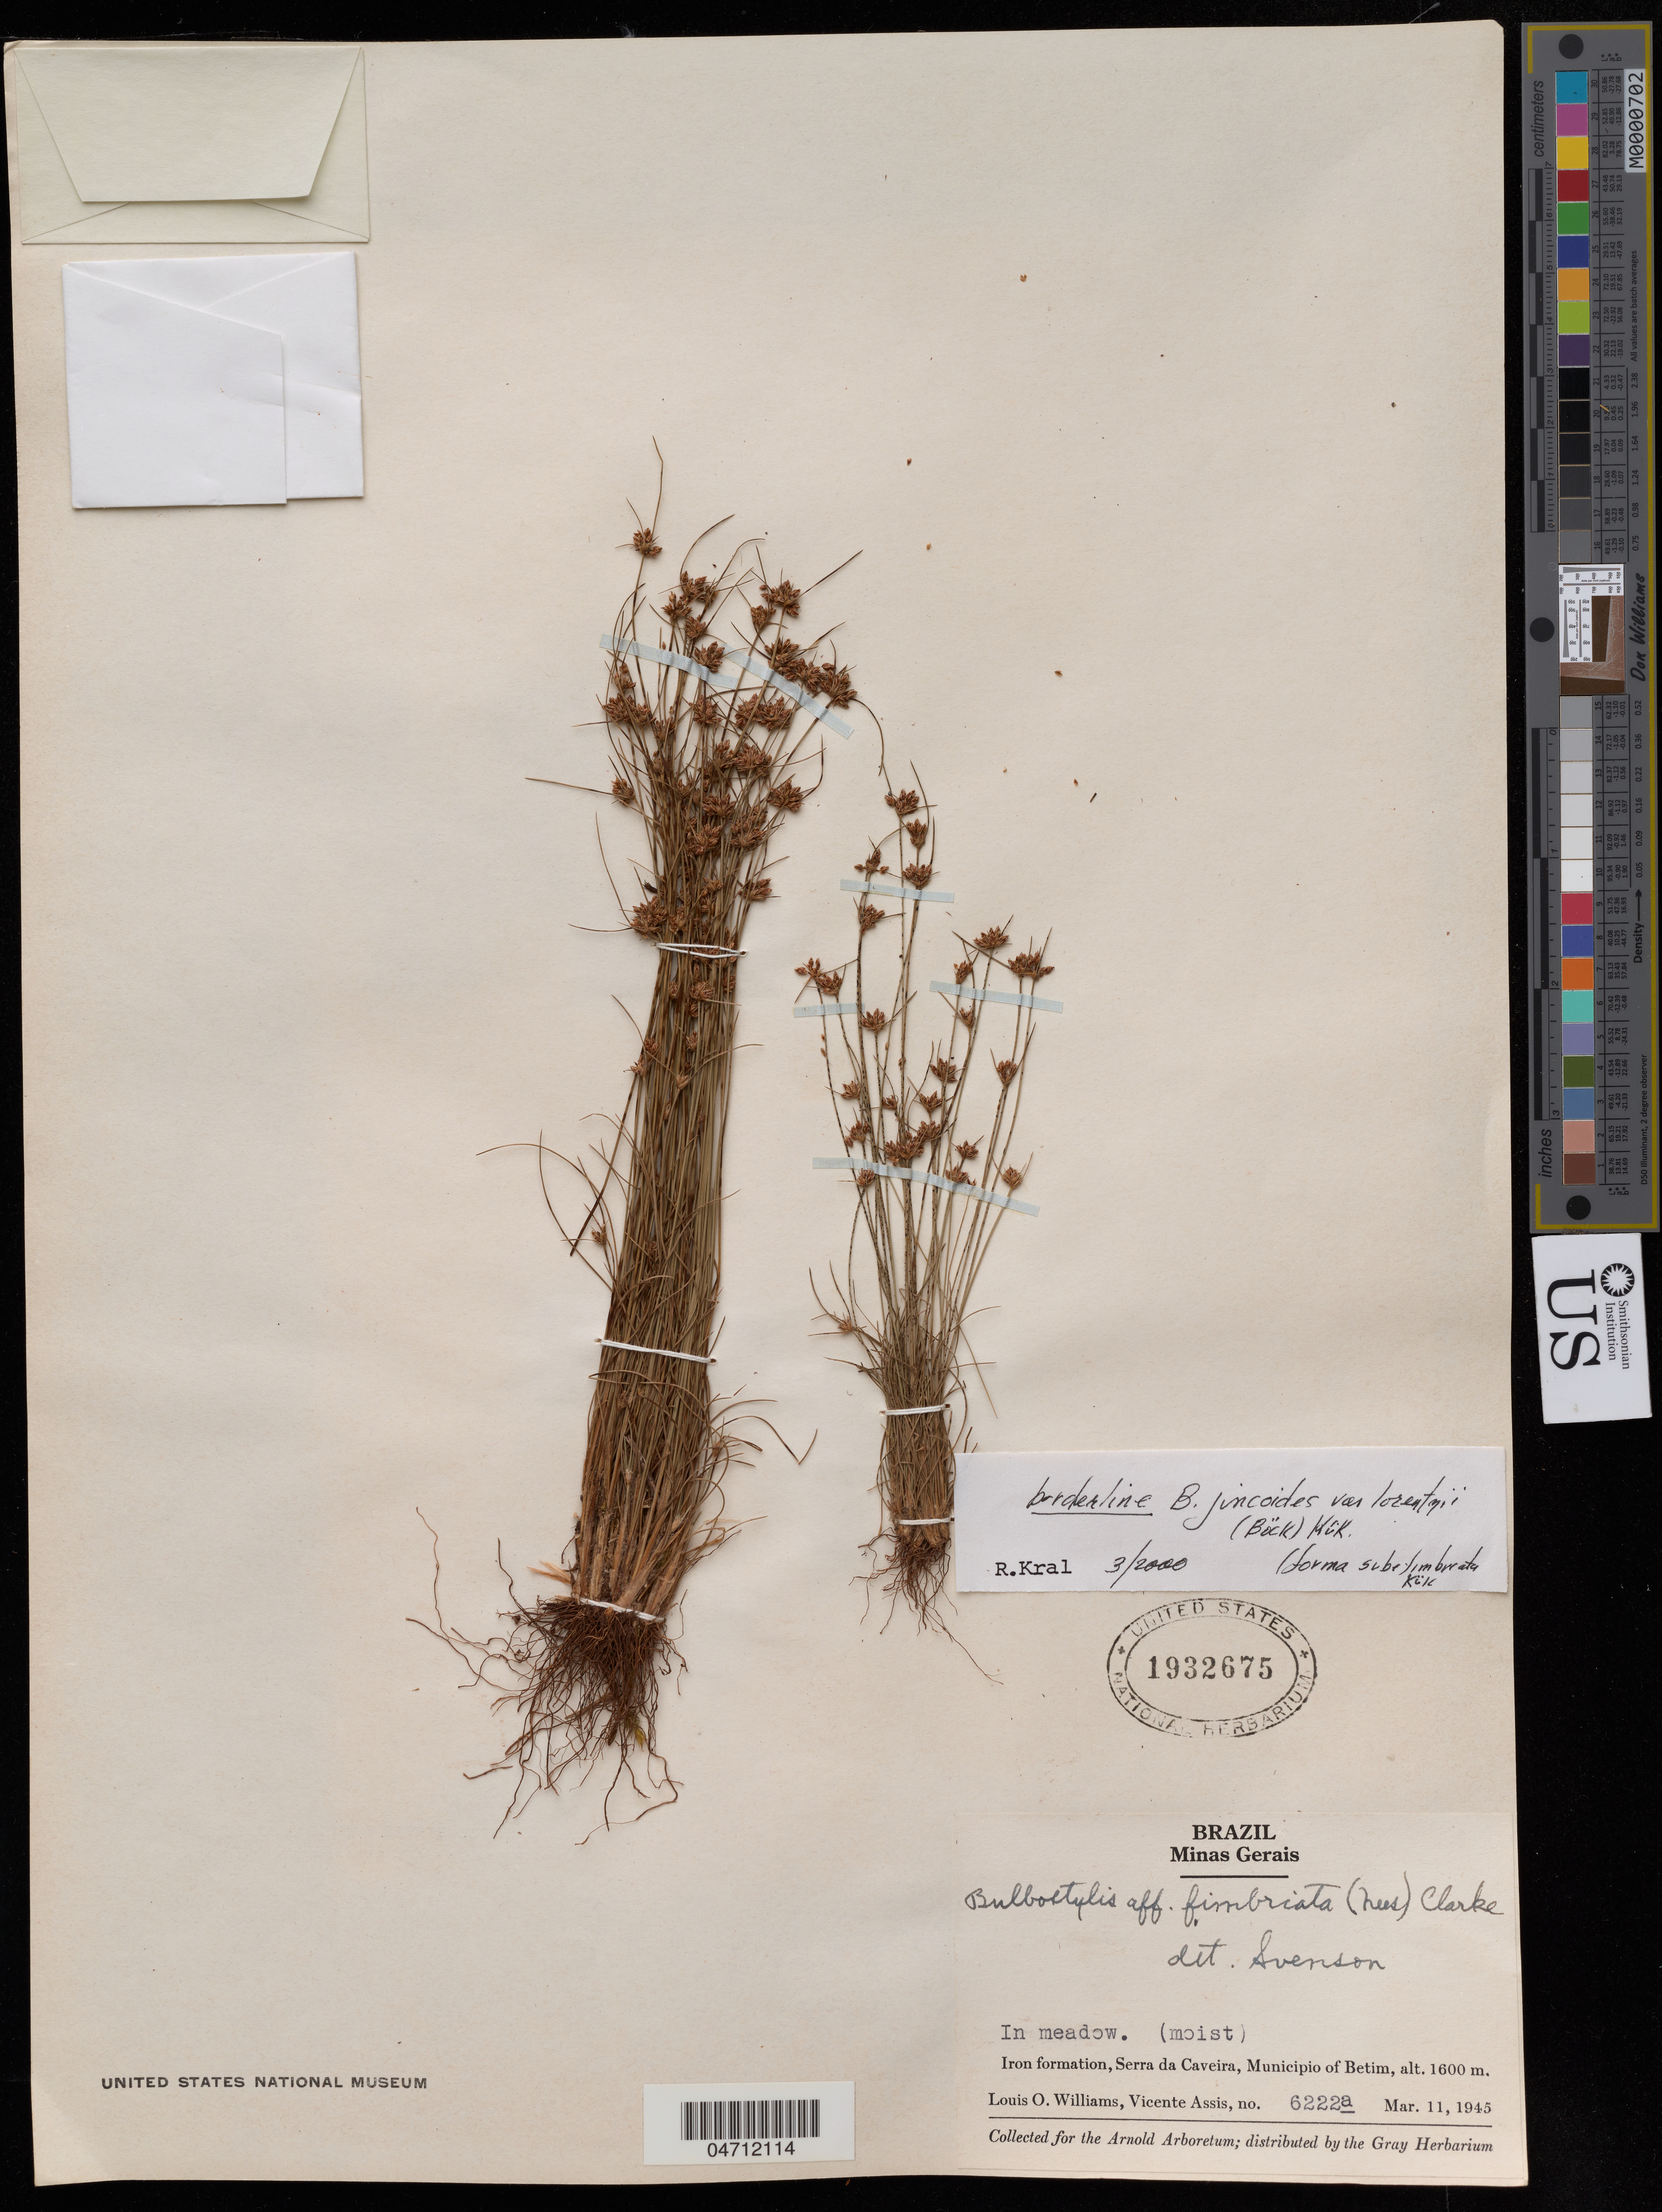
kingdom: Plantae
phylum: Tracheophyta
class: Liliopsida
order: Poales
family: Cyperaceae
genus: Bulbostylis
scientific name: Bulbostylis juncoides var. lorentzii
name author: (Boeckeler) Kük. ex Osten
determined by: Kral, R.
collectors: L. O. Williams & V. Assis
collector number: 6222 a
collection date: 1945-03-11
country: Brazil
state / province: Minas Gerais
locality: Iron formation, Serra da Caveira, Municipio of Betim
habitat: In moist meadow.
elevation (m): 1600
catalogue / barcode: US 1932675